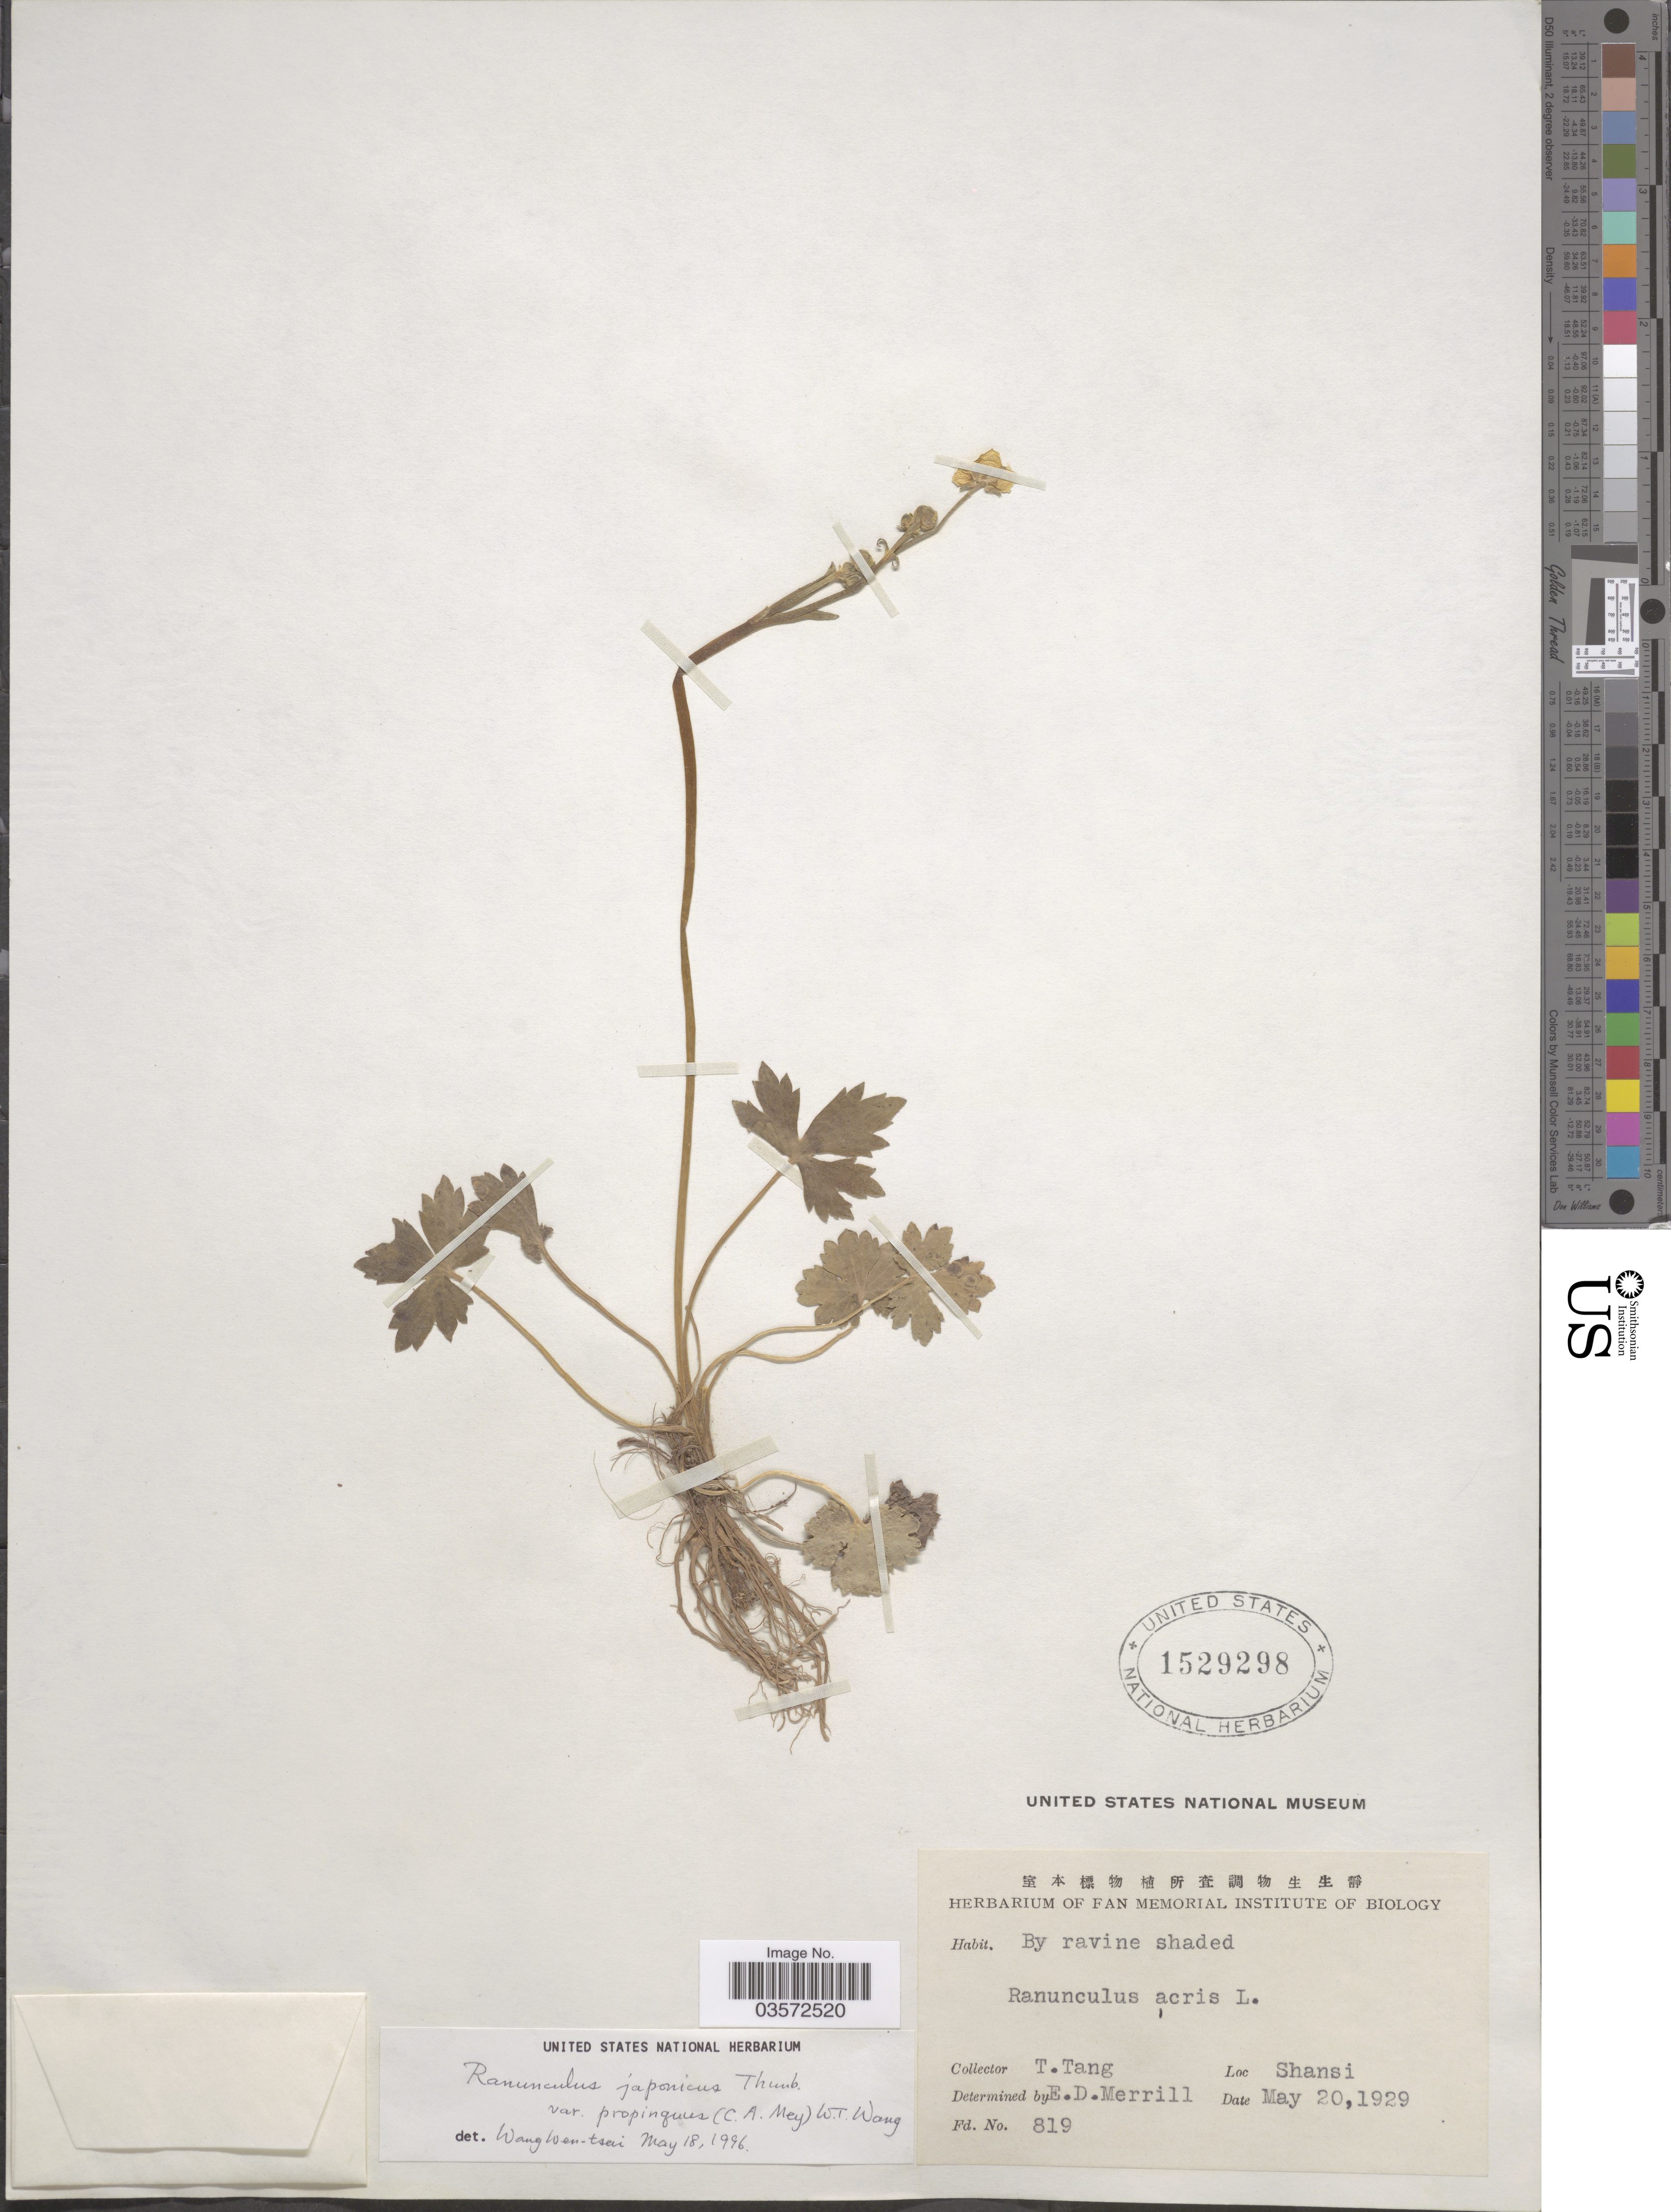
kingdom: Plantae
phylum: Tracheophyta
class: Magnoliopsida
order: Ranunculales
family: Ranunculaceae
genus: Ranunculus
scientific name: Ranunculus japonicus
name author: Thunb.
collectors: T. Tang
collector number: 819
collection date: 1929-05-20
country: China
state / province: Shanxi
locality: Shansi.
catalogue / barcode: US 1529298